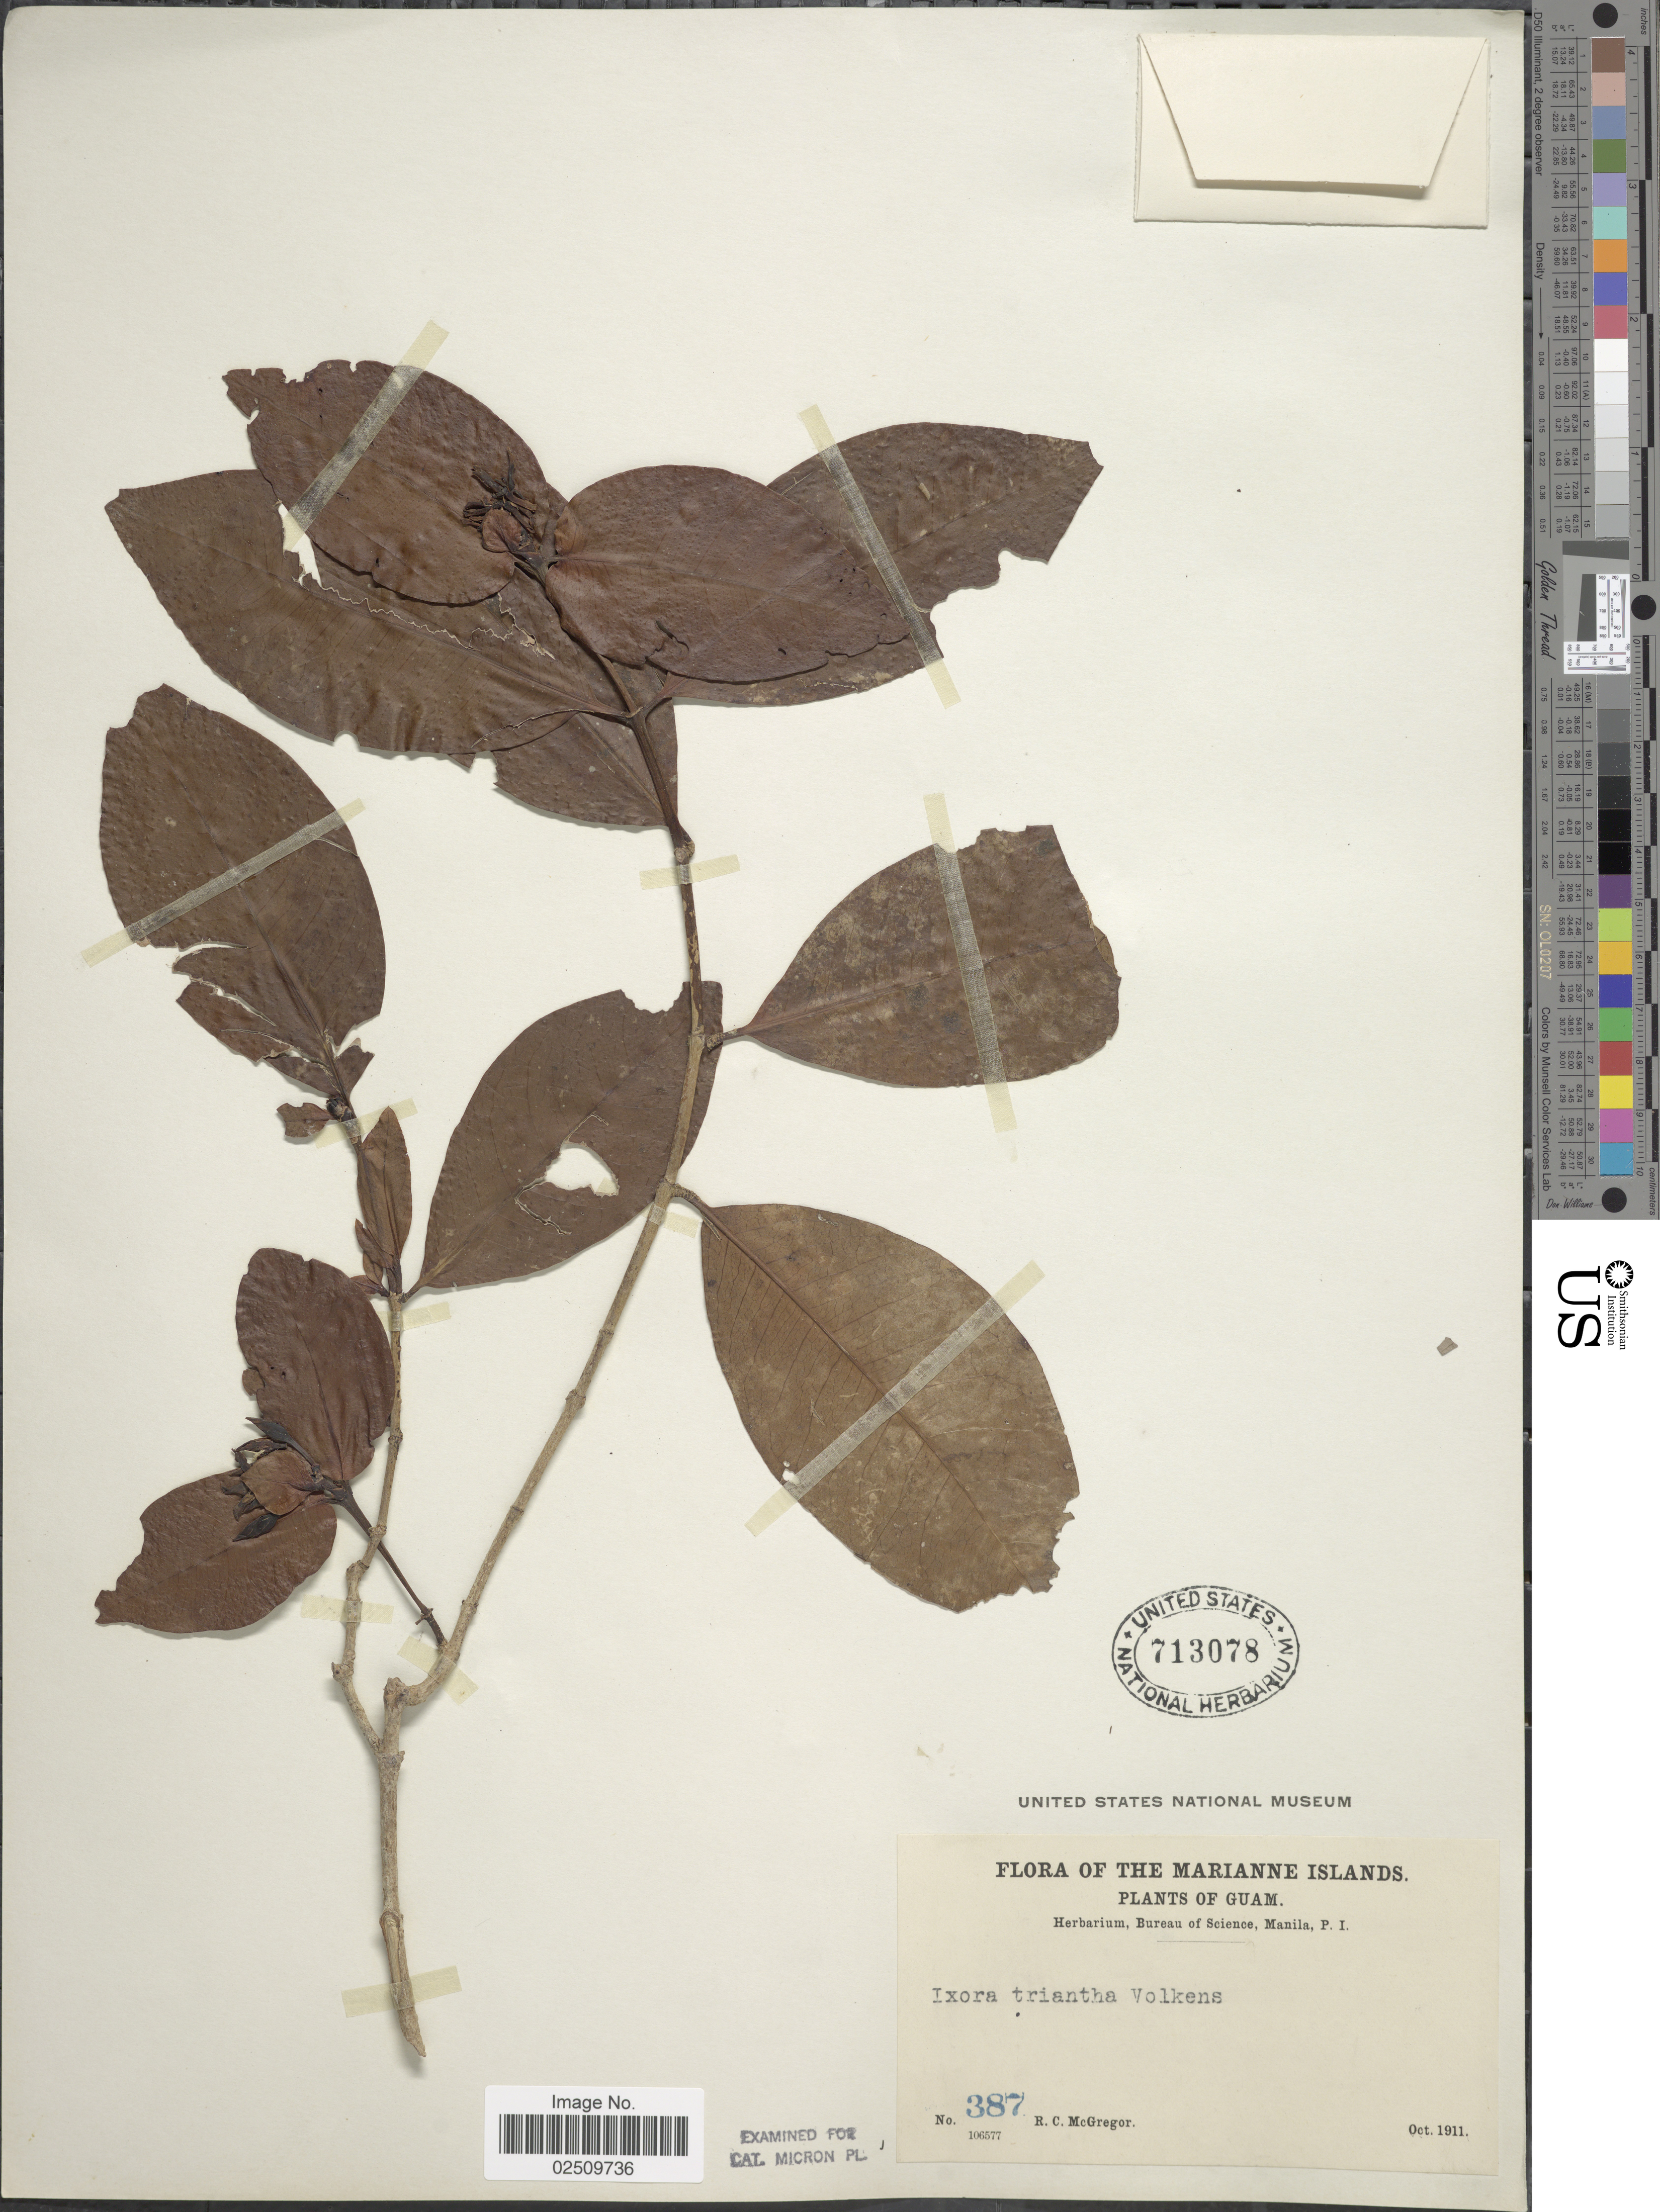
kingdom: Plantae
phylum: Tracheophyta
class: Magnoliopsida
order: Gentianales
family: Rubiaceae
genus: Ixora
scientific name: Ixora triantha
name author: Volkens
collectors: R. C. McGregor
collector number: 387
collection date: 1911-10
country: Guam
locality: The Marianne Islands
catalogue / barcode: US 713078